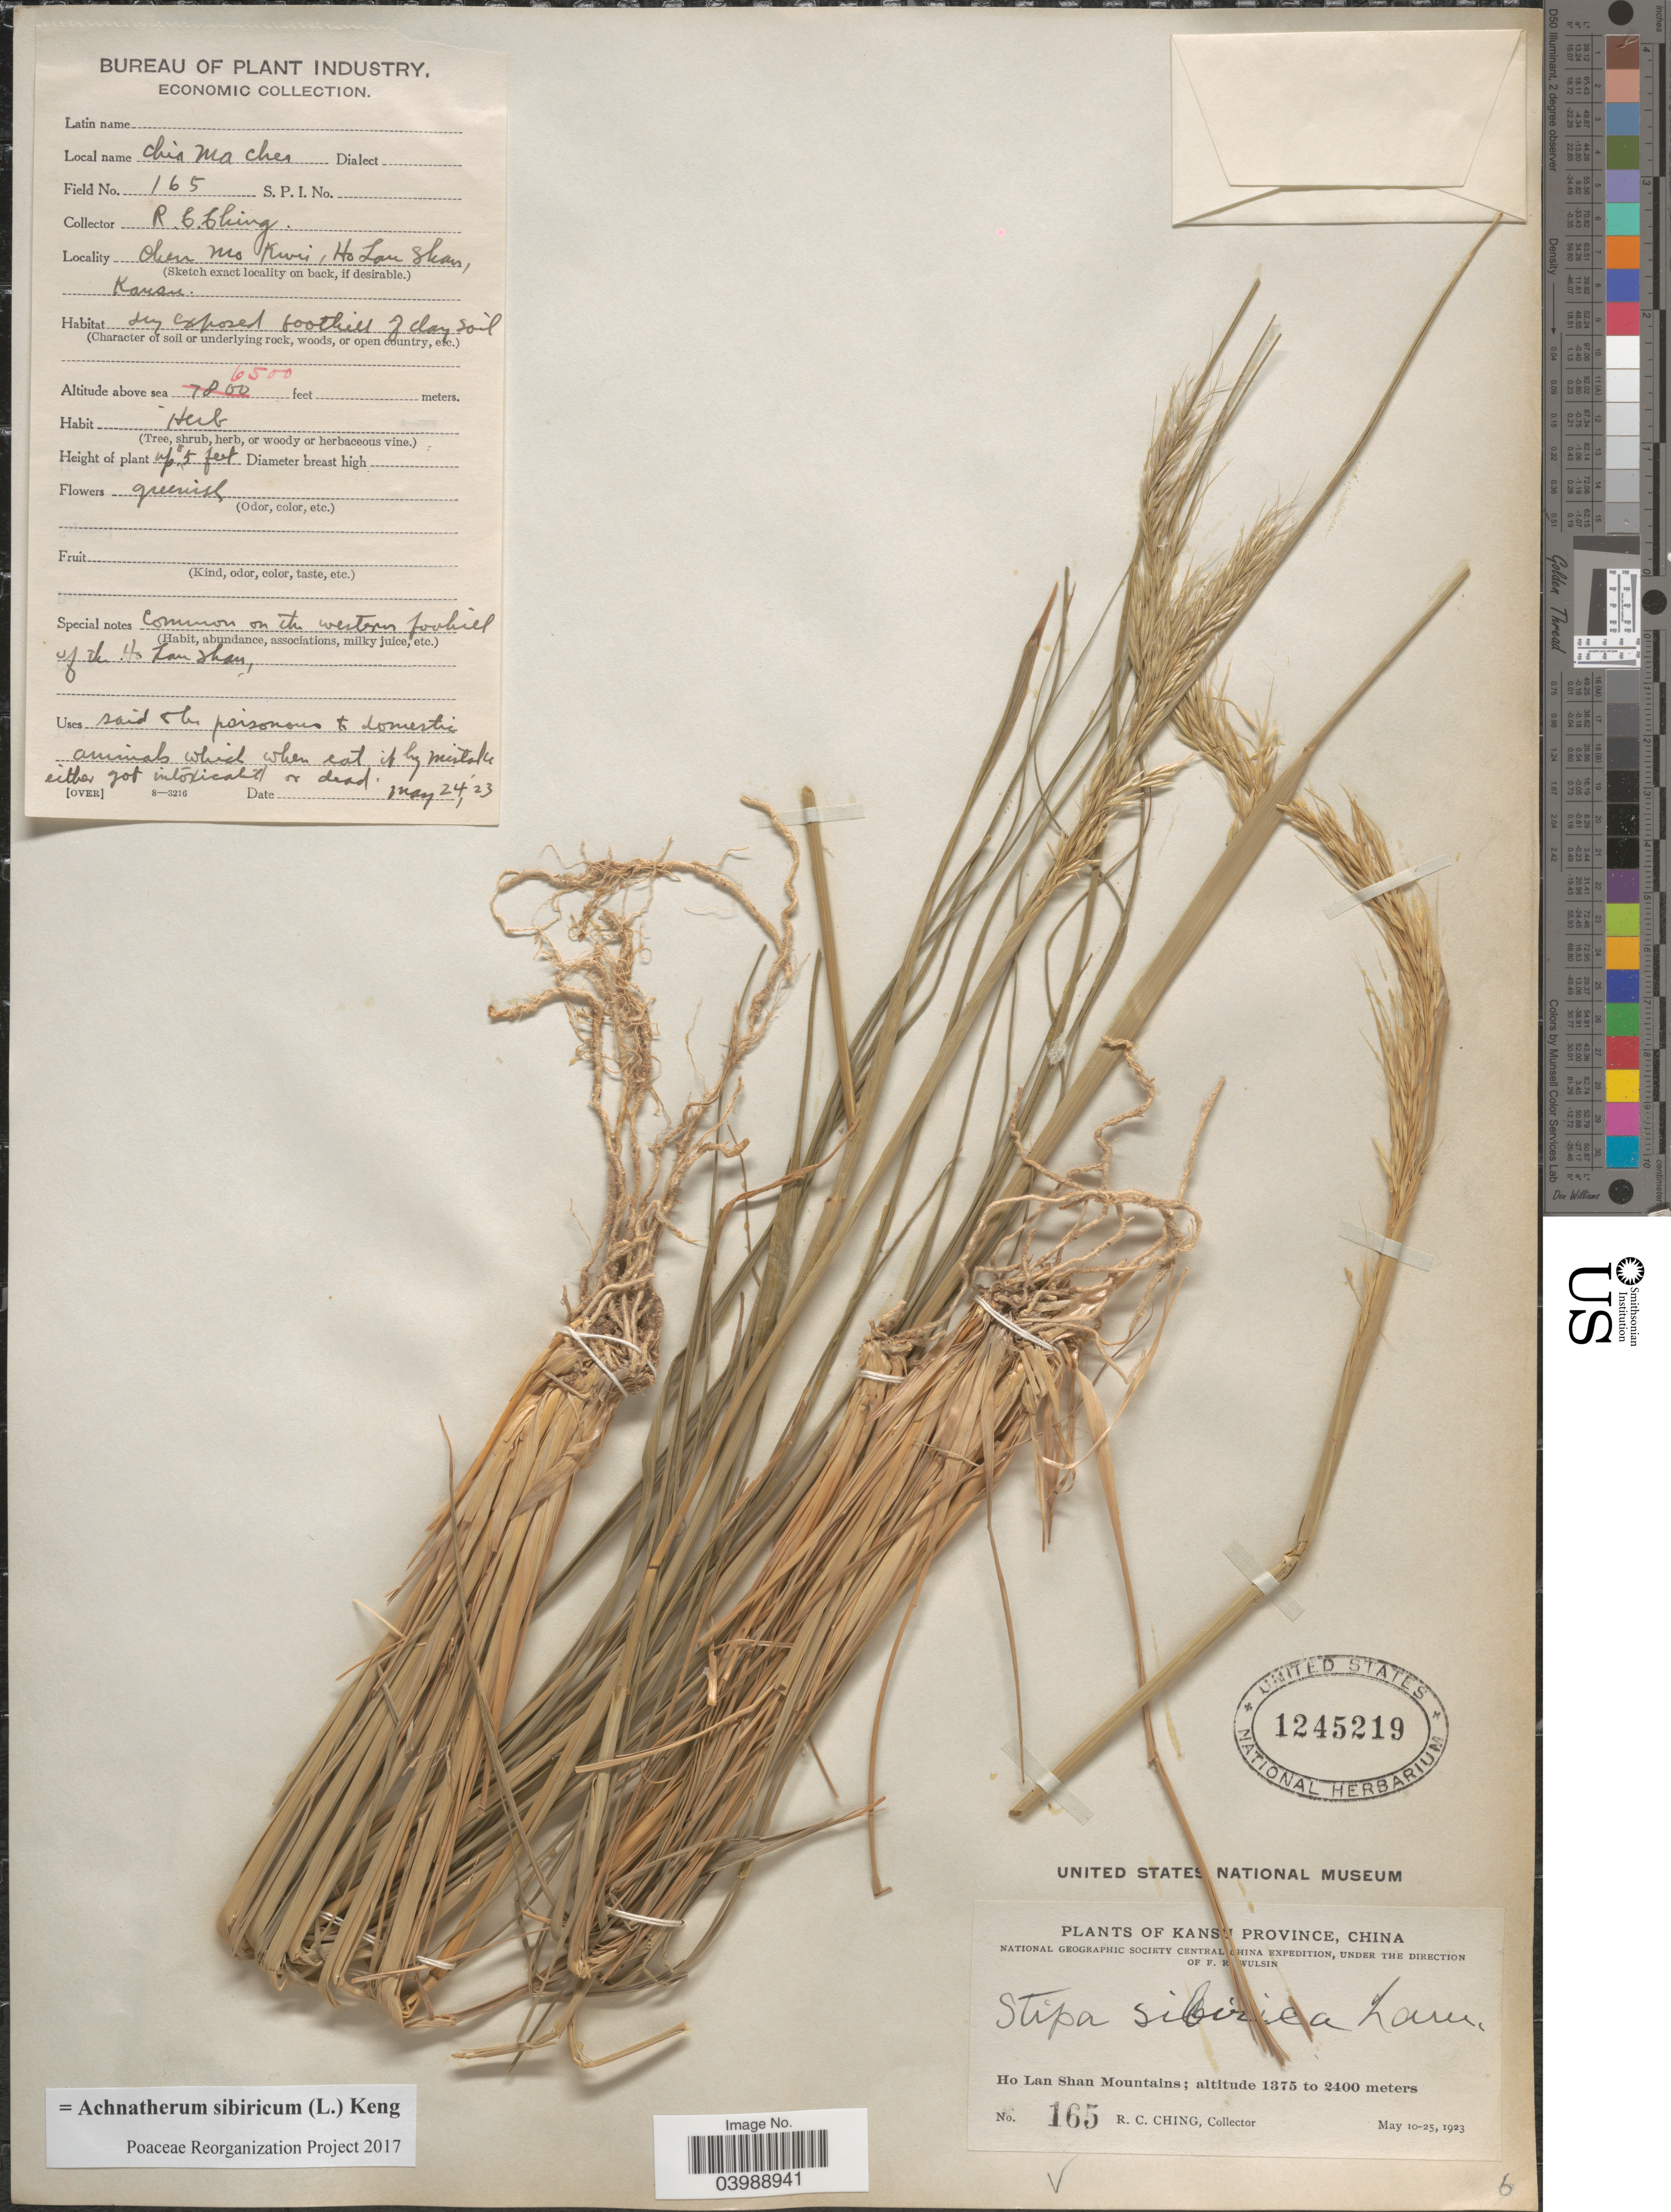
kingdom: Plantae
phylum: Tracheophyta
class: Liliopsida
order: Poales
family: Poaceae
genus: Achnatherum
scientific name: Achnatherum sibiricum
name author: (L.) Keng ex Tzvelev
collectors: R. C. Ching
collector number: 165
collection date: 1923-05-24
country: China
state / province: Gansu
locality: Kansu Province. Ho Lan Shan Mountains. Chen Mo Kwis.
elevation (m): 1981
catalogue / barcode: US 1245219